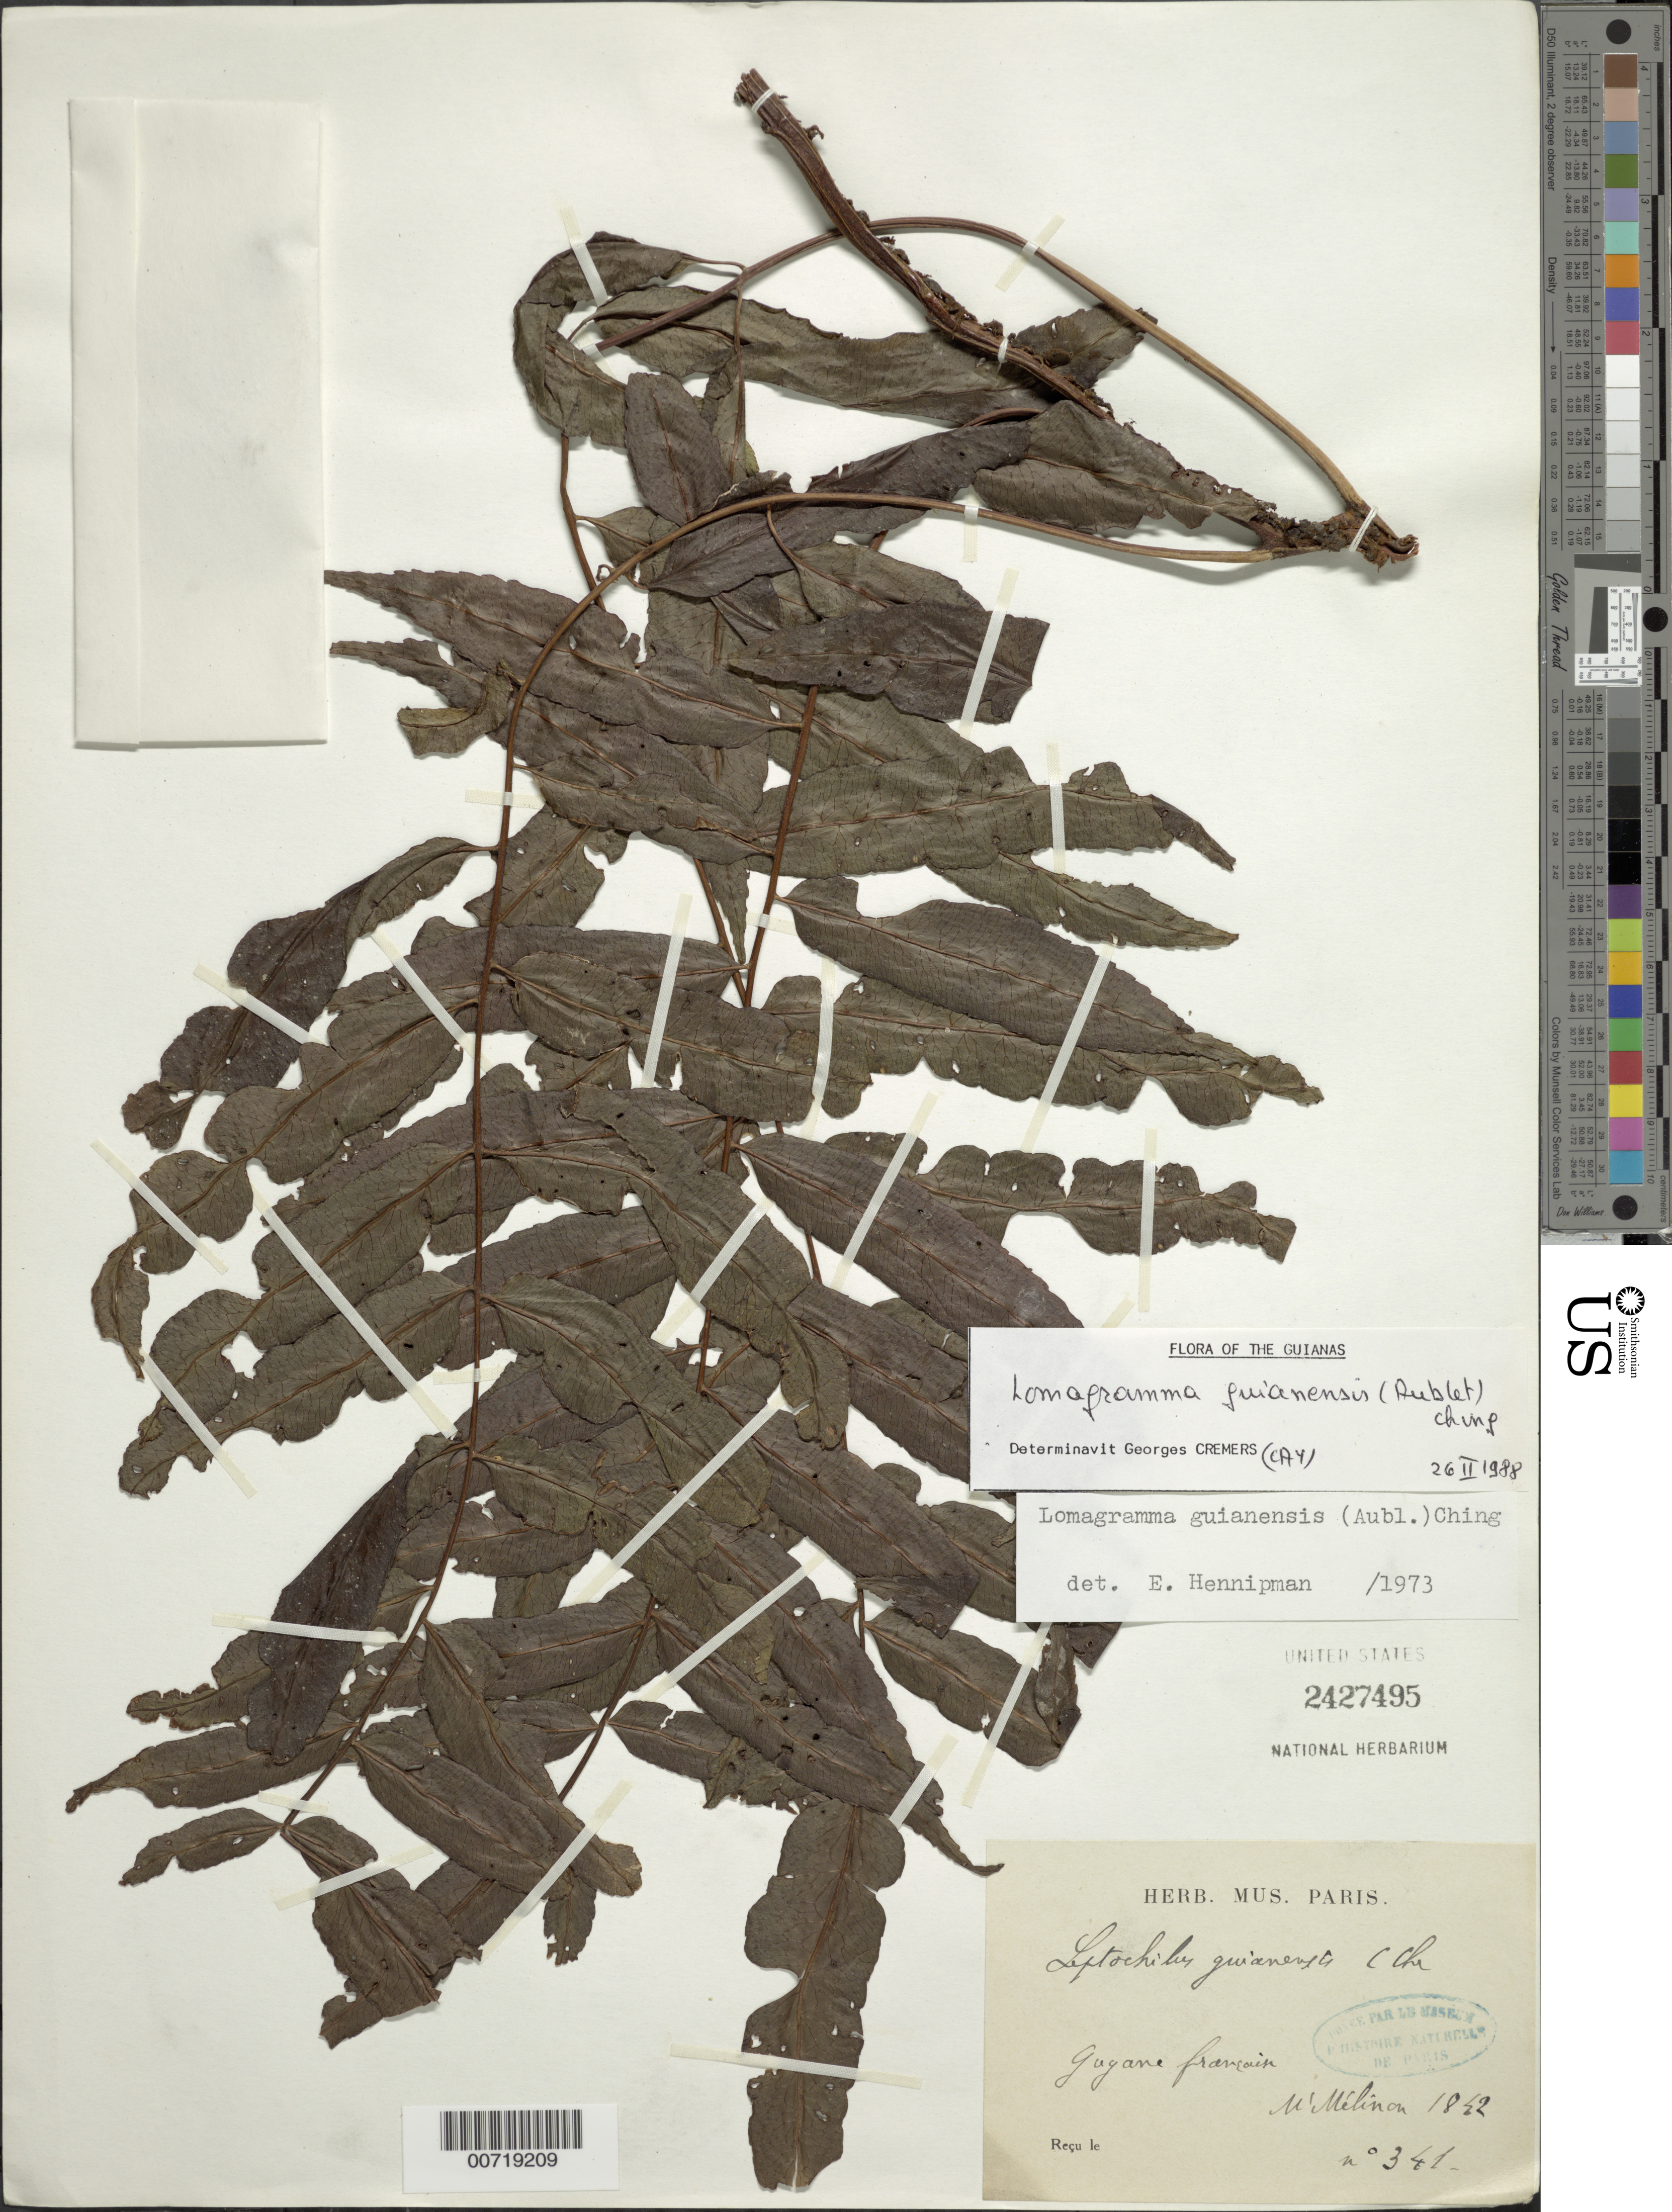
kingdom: Plantae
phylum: Tracheophyta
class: Polypodiopsida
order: Polypodiales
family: Dryopteridaceae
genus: Mickelia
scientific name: Mickelia guianensis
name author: (Aubl.) R.C. Moran et al.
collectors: E. Mélinon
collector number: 341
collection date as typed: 1842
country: French Guiana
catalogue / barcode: US 2427495